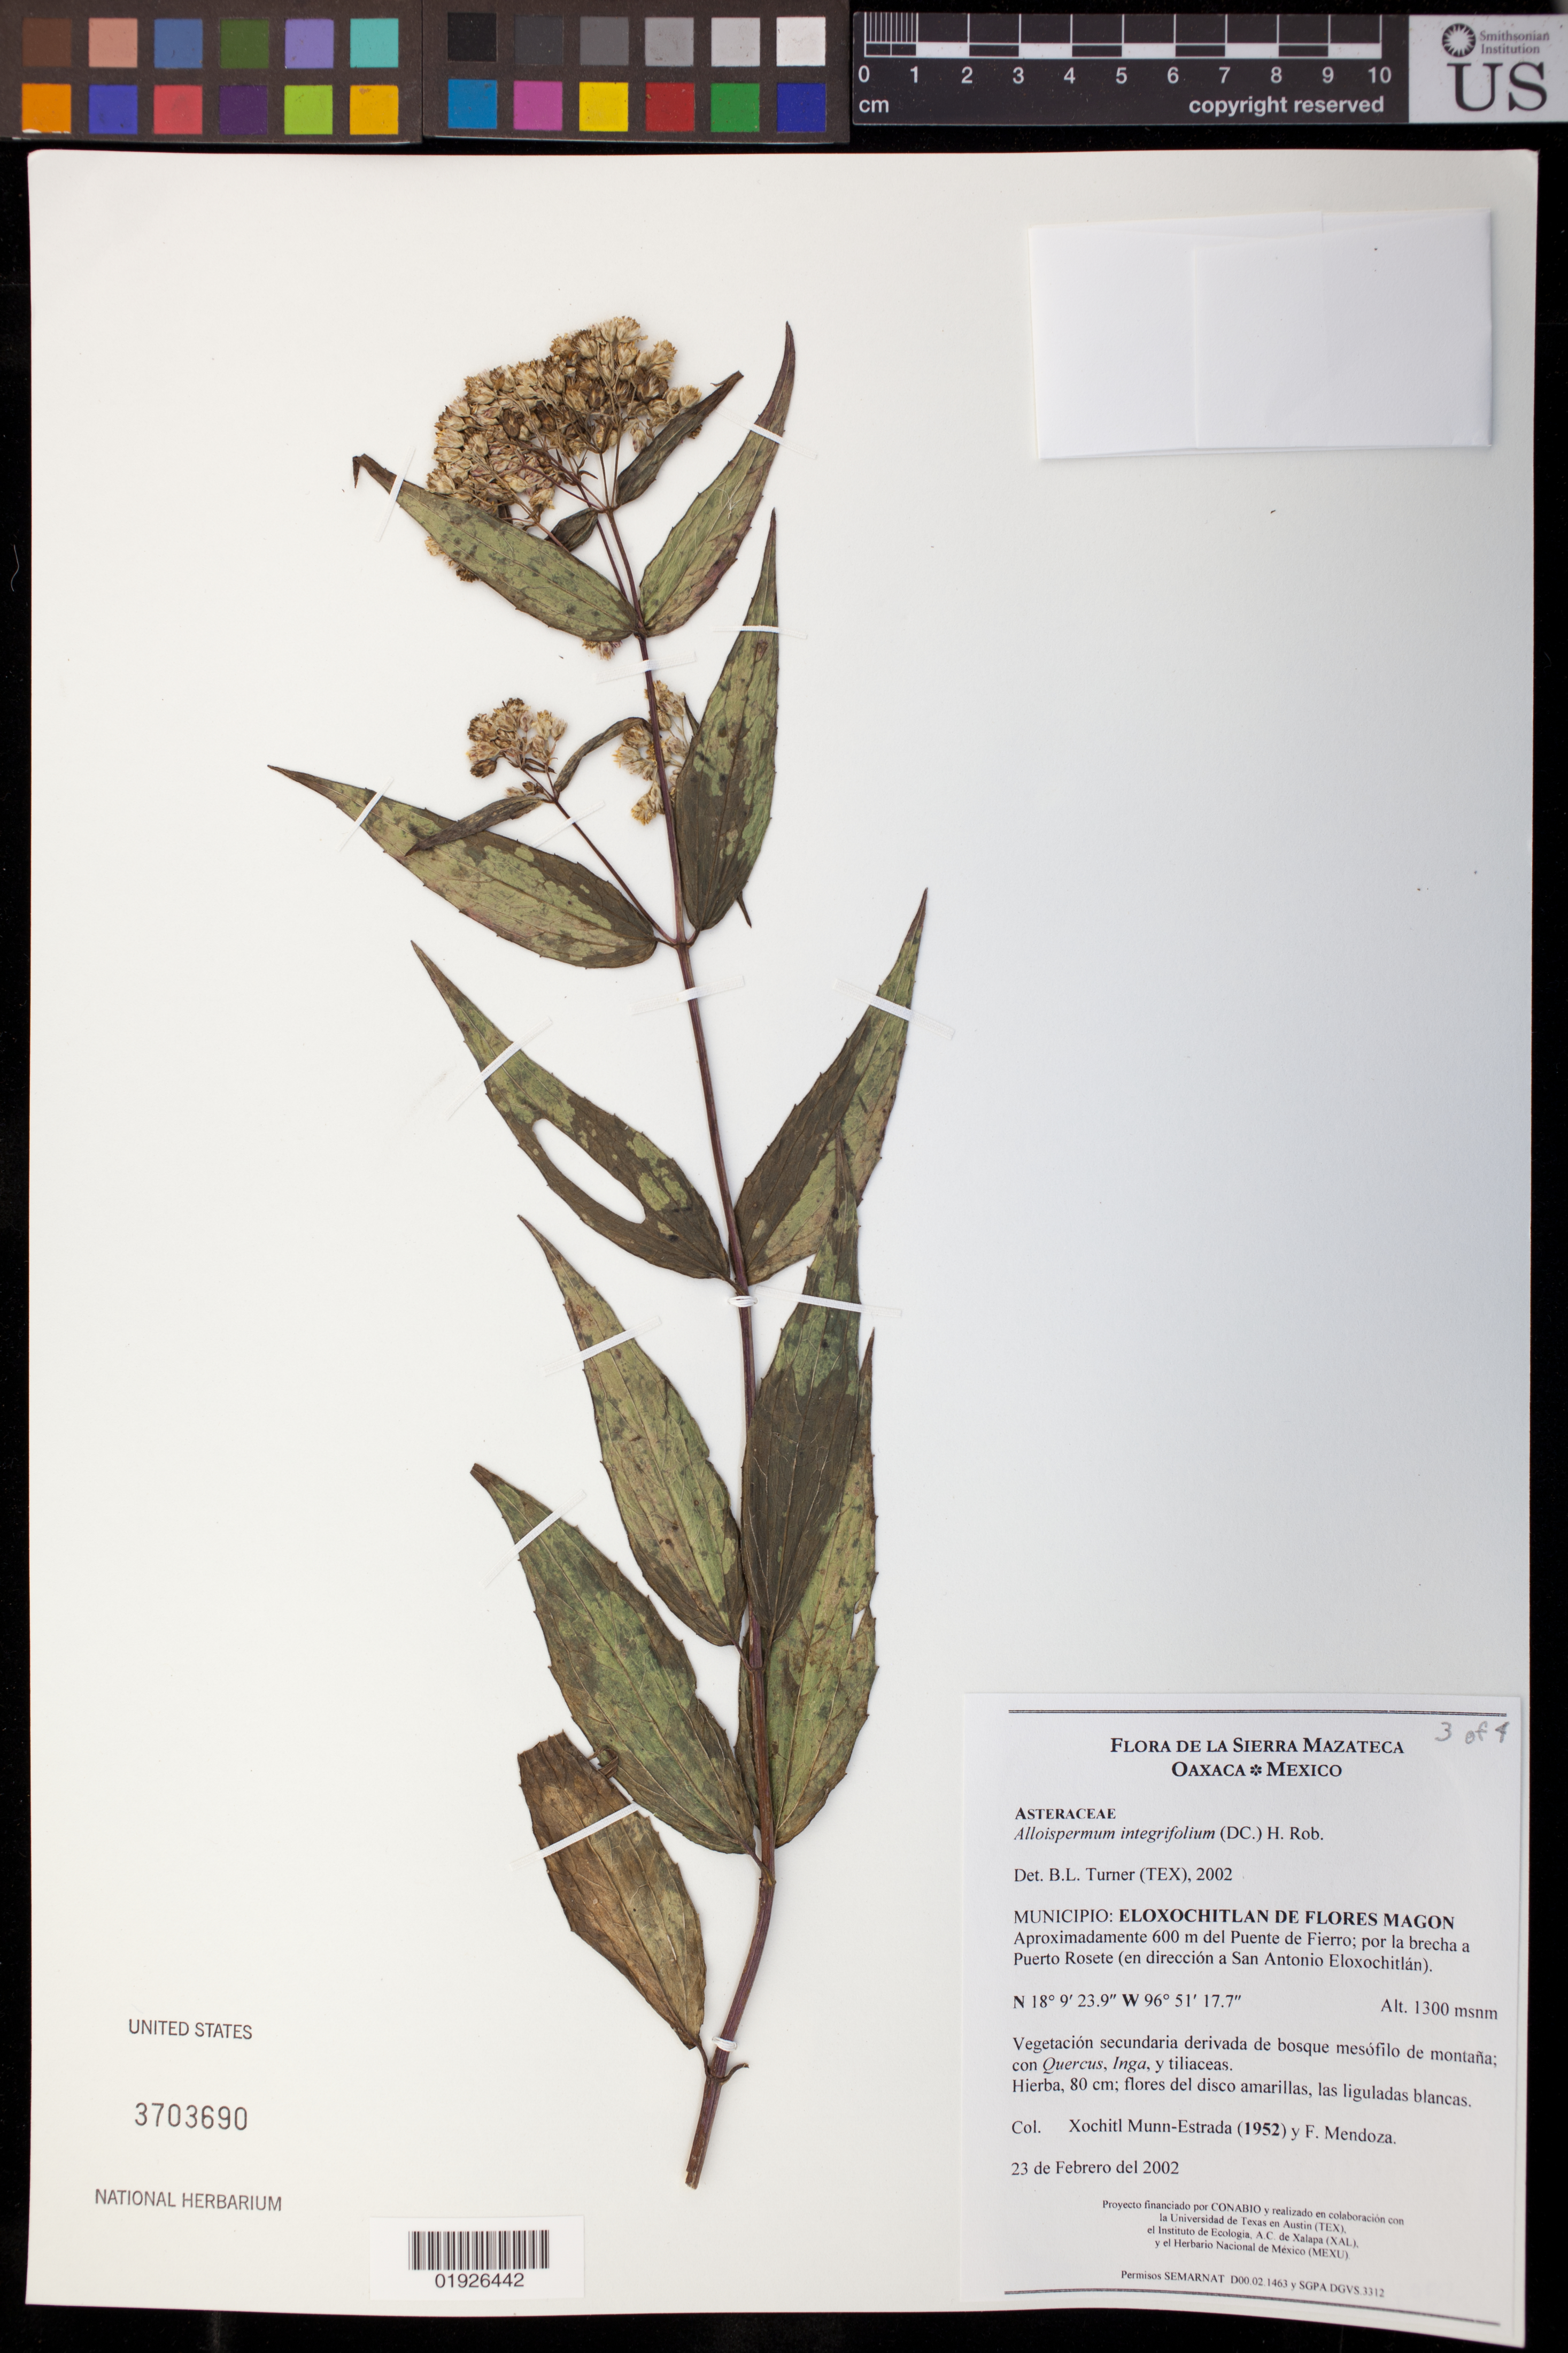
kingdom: Plantae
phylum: Tracheophyta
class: Magnoliopsida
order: Asterales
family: Asteraceae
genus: Alloispermum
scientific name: Alloispermum integrifolium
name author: (DC.) H. Rob.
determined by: Turner, B. L.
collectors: X. Munn-Estrada & F. Mendoza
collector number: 1952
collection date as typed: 23 de Febrero del 2002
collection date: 2002-02-23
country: Mexico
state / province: Oaxaca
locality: Municipio: Eloxochitlan de Flores Magon, aproximadamente 600 m del Puente de Fierro, por la brecha a Puerto Rosete (en direccion a San Antonio Eloxochitlan).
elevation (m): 1300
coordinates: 18 09 23.9 N, 96 51 17.7 W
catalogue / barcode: US 3703690